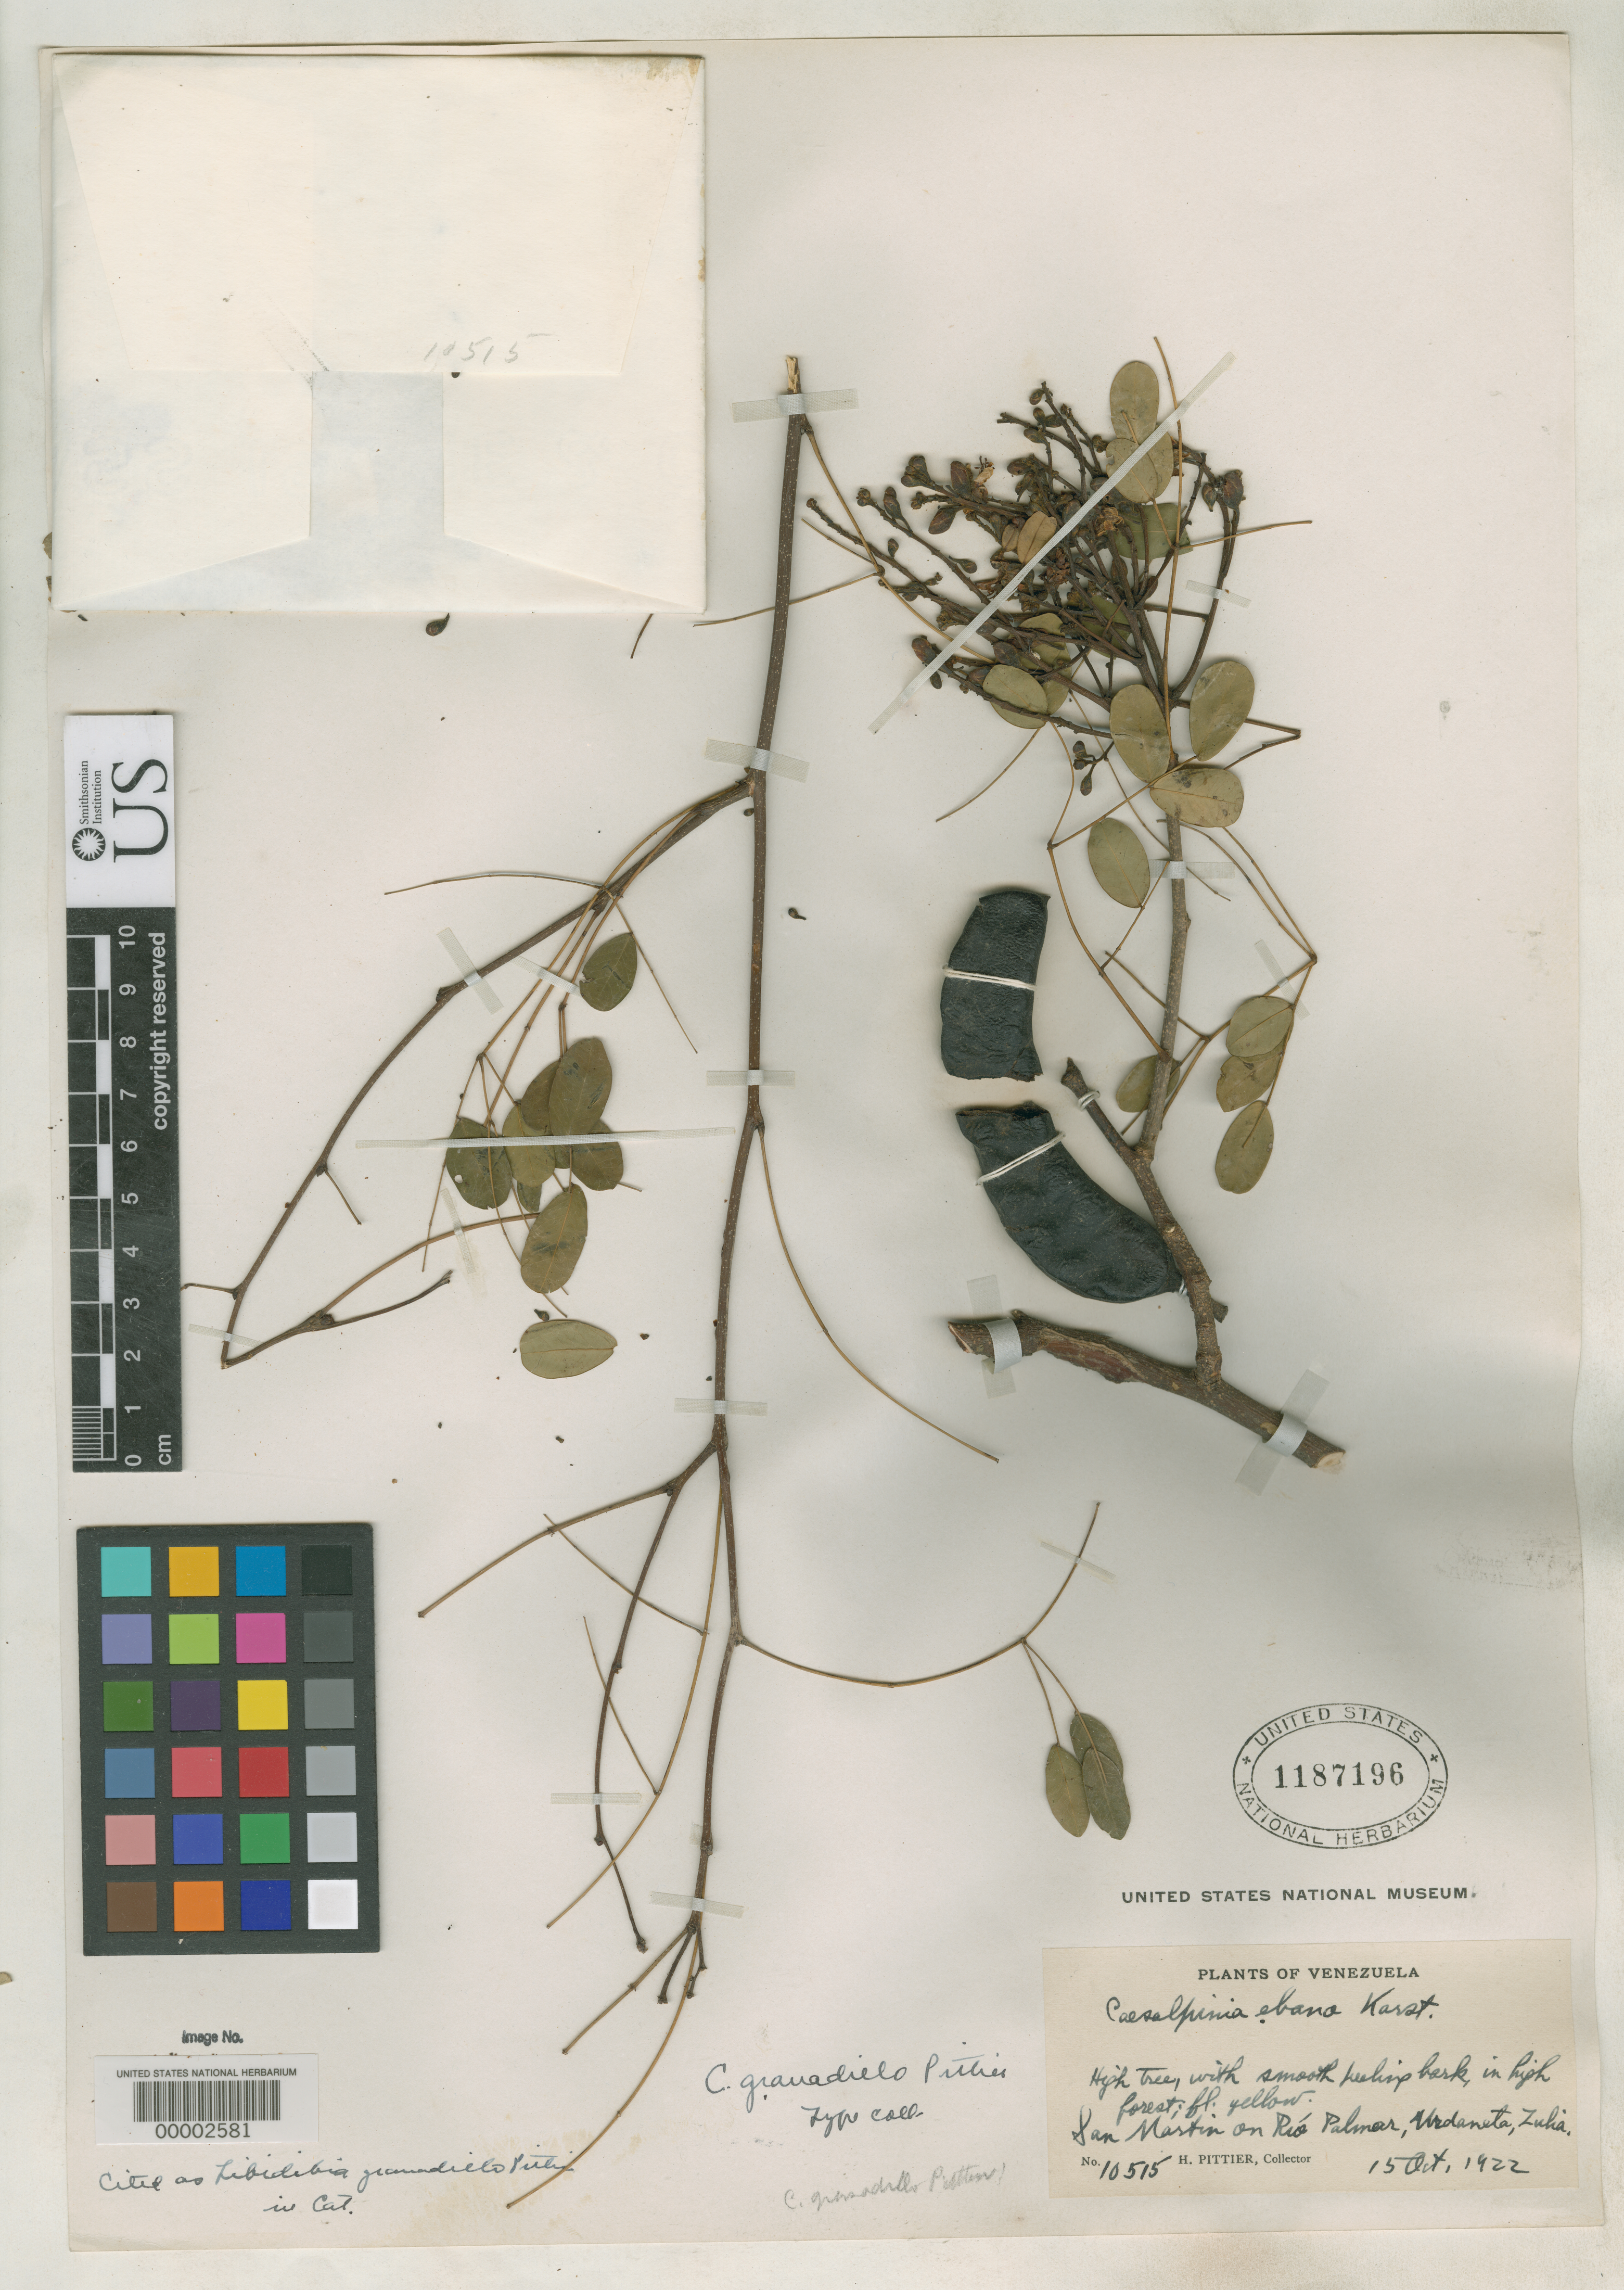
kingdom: Plantae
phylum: Tracheophyta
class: Magnoliopsida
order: Fabales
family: Fabaceae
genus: Caesalpinia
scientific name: Caesalpinia granadillo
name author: Pittier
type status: Type Collection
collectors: H. F. Pittier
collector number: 10515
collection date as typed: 15 Oct 1922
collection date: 1922-10-15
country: Venezuela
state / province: Zulia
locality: San Martin on Rio Palmar, Urdenata.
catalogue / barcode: US 1187196